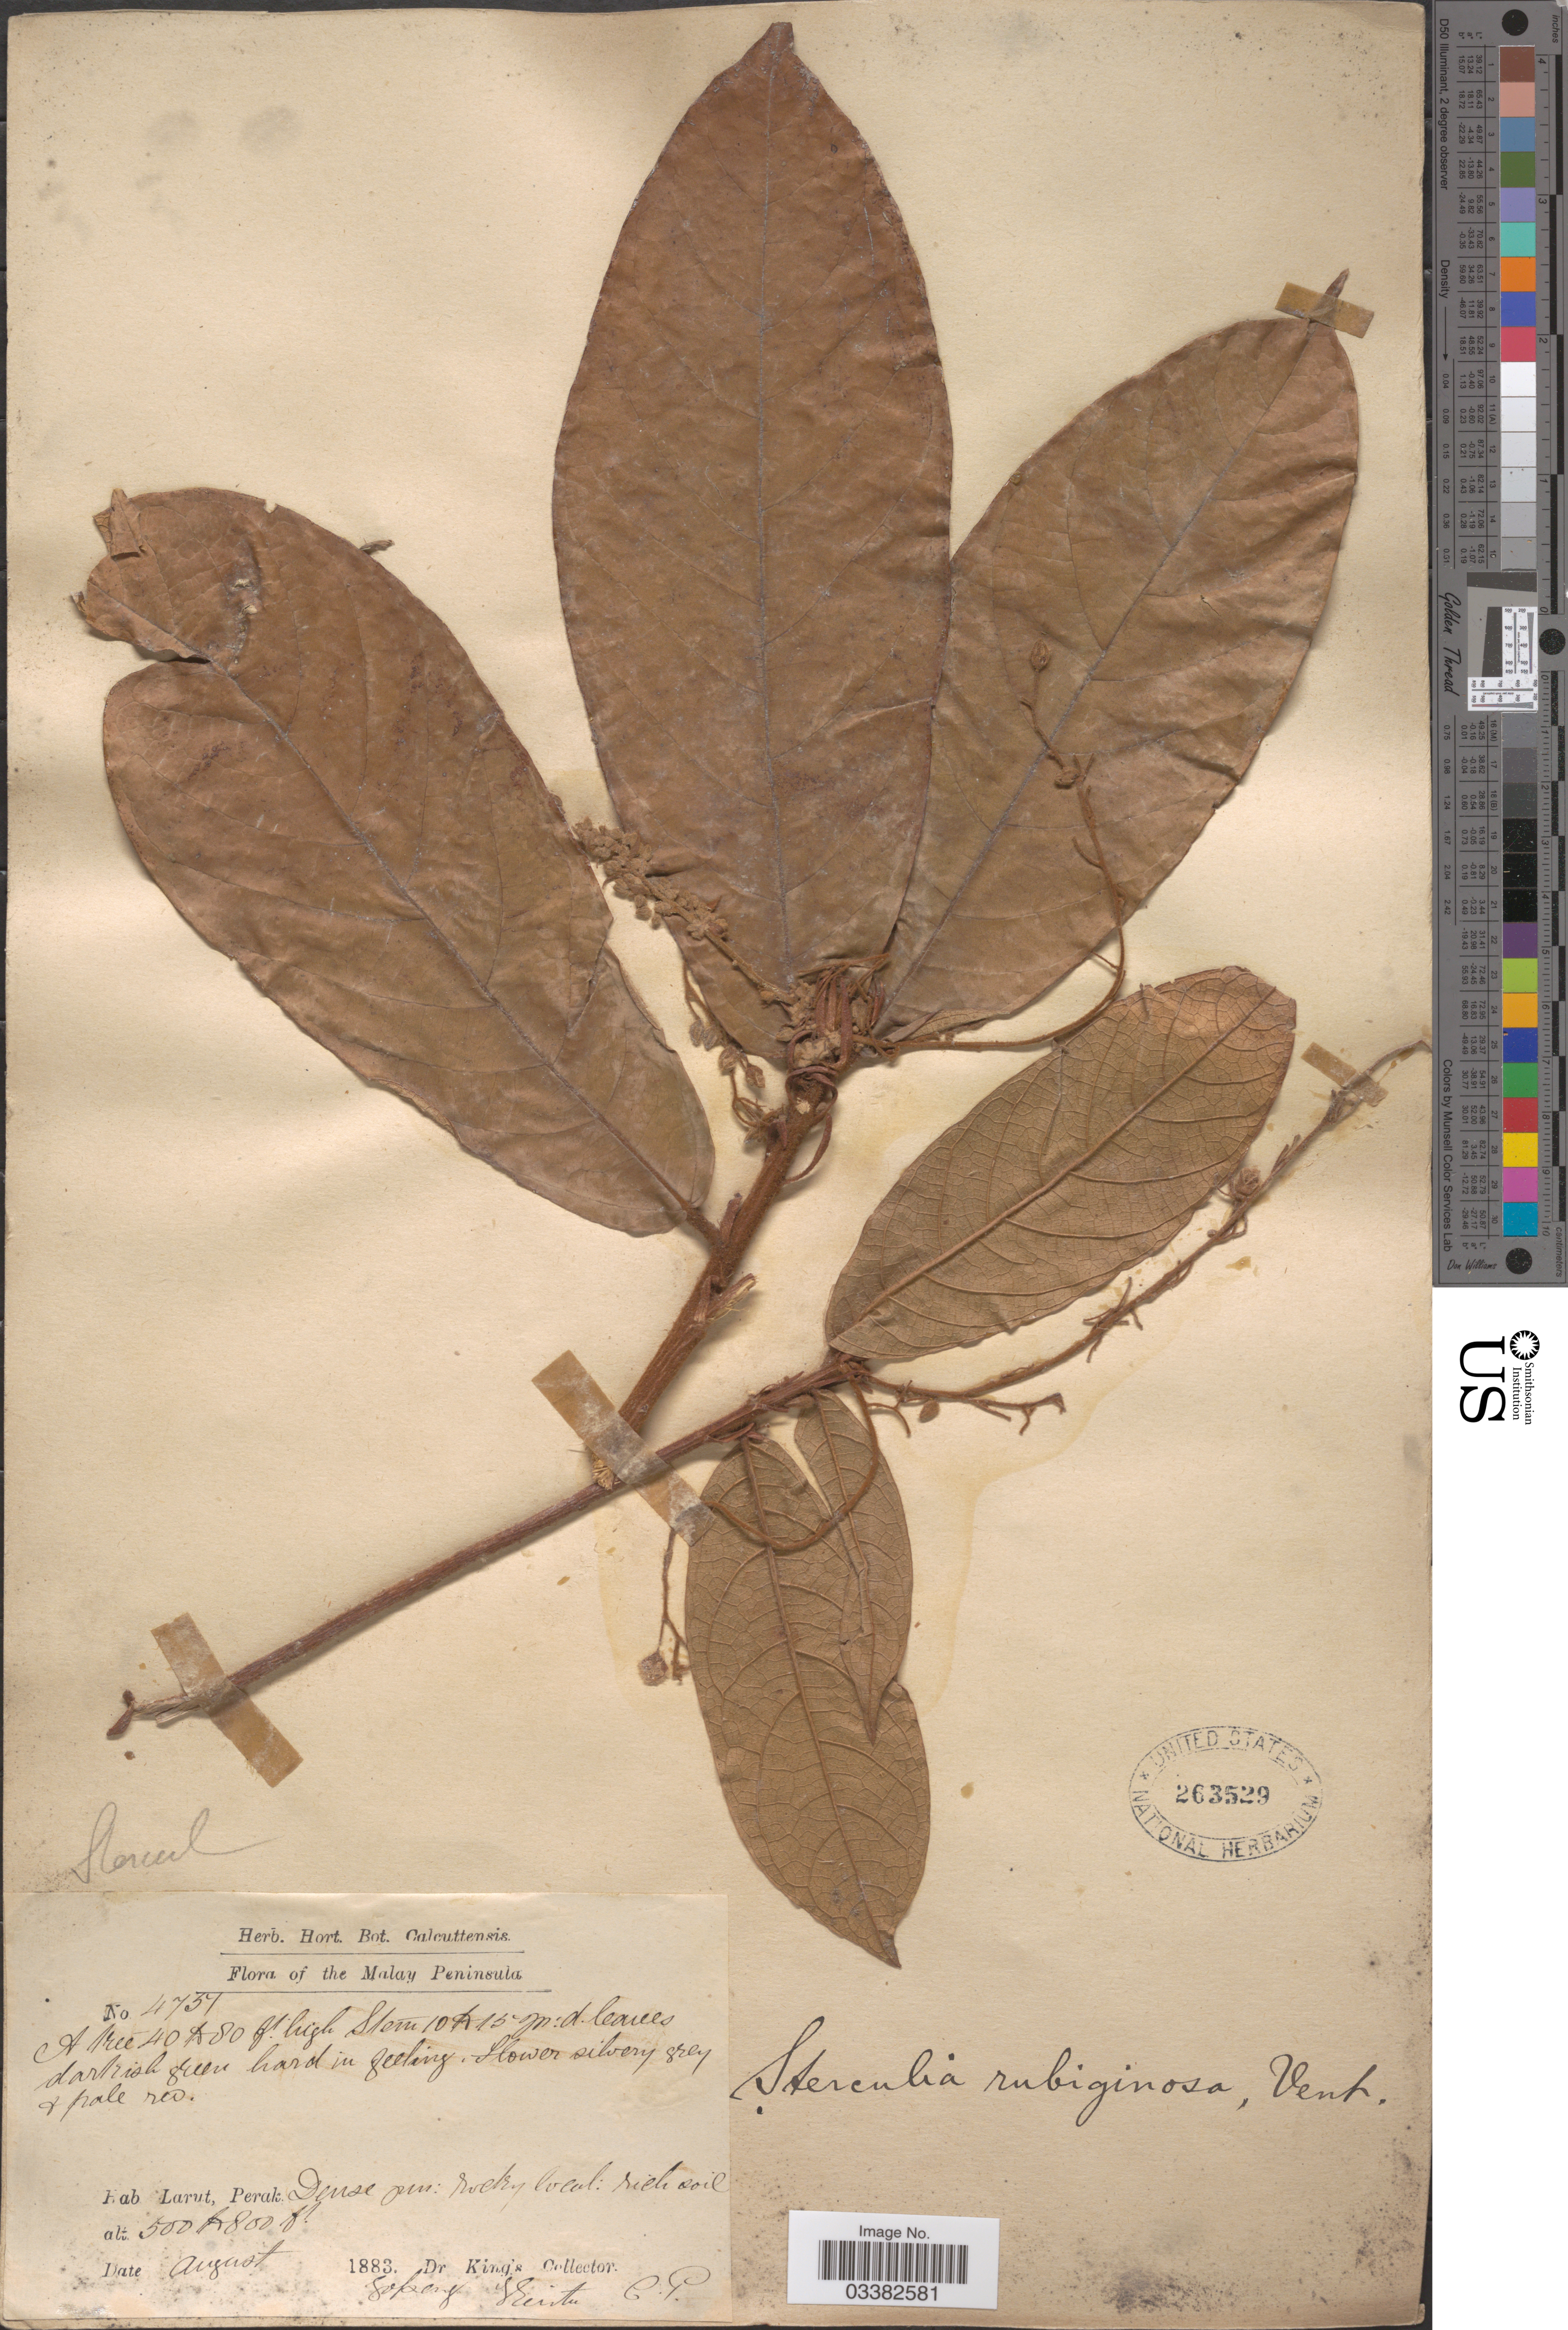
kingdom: Plantae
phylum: Tracheophyta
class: Magnoliopsida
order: Malvales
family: Malvaceae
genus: Sterculia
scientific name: Sterculia rubiginosa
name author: Vent.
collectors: Dr. King's collector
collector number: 4751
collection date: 1883-08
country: Malaysia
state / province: Perak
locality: The Malay Peninsula. Larut. Perak. Dense jun. rocky local: rich soil. Gopeng Heitu [interpreted] C. P.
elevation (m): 152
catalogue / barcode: US 263529